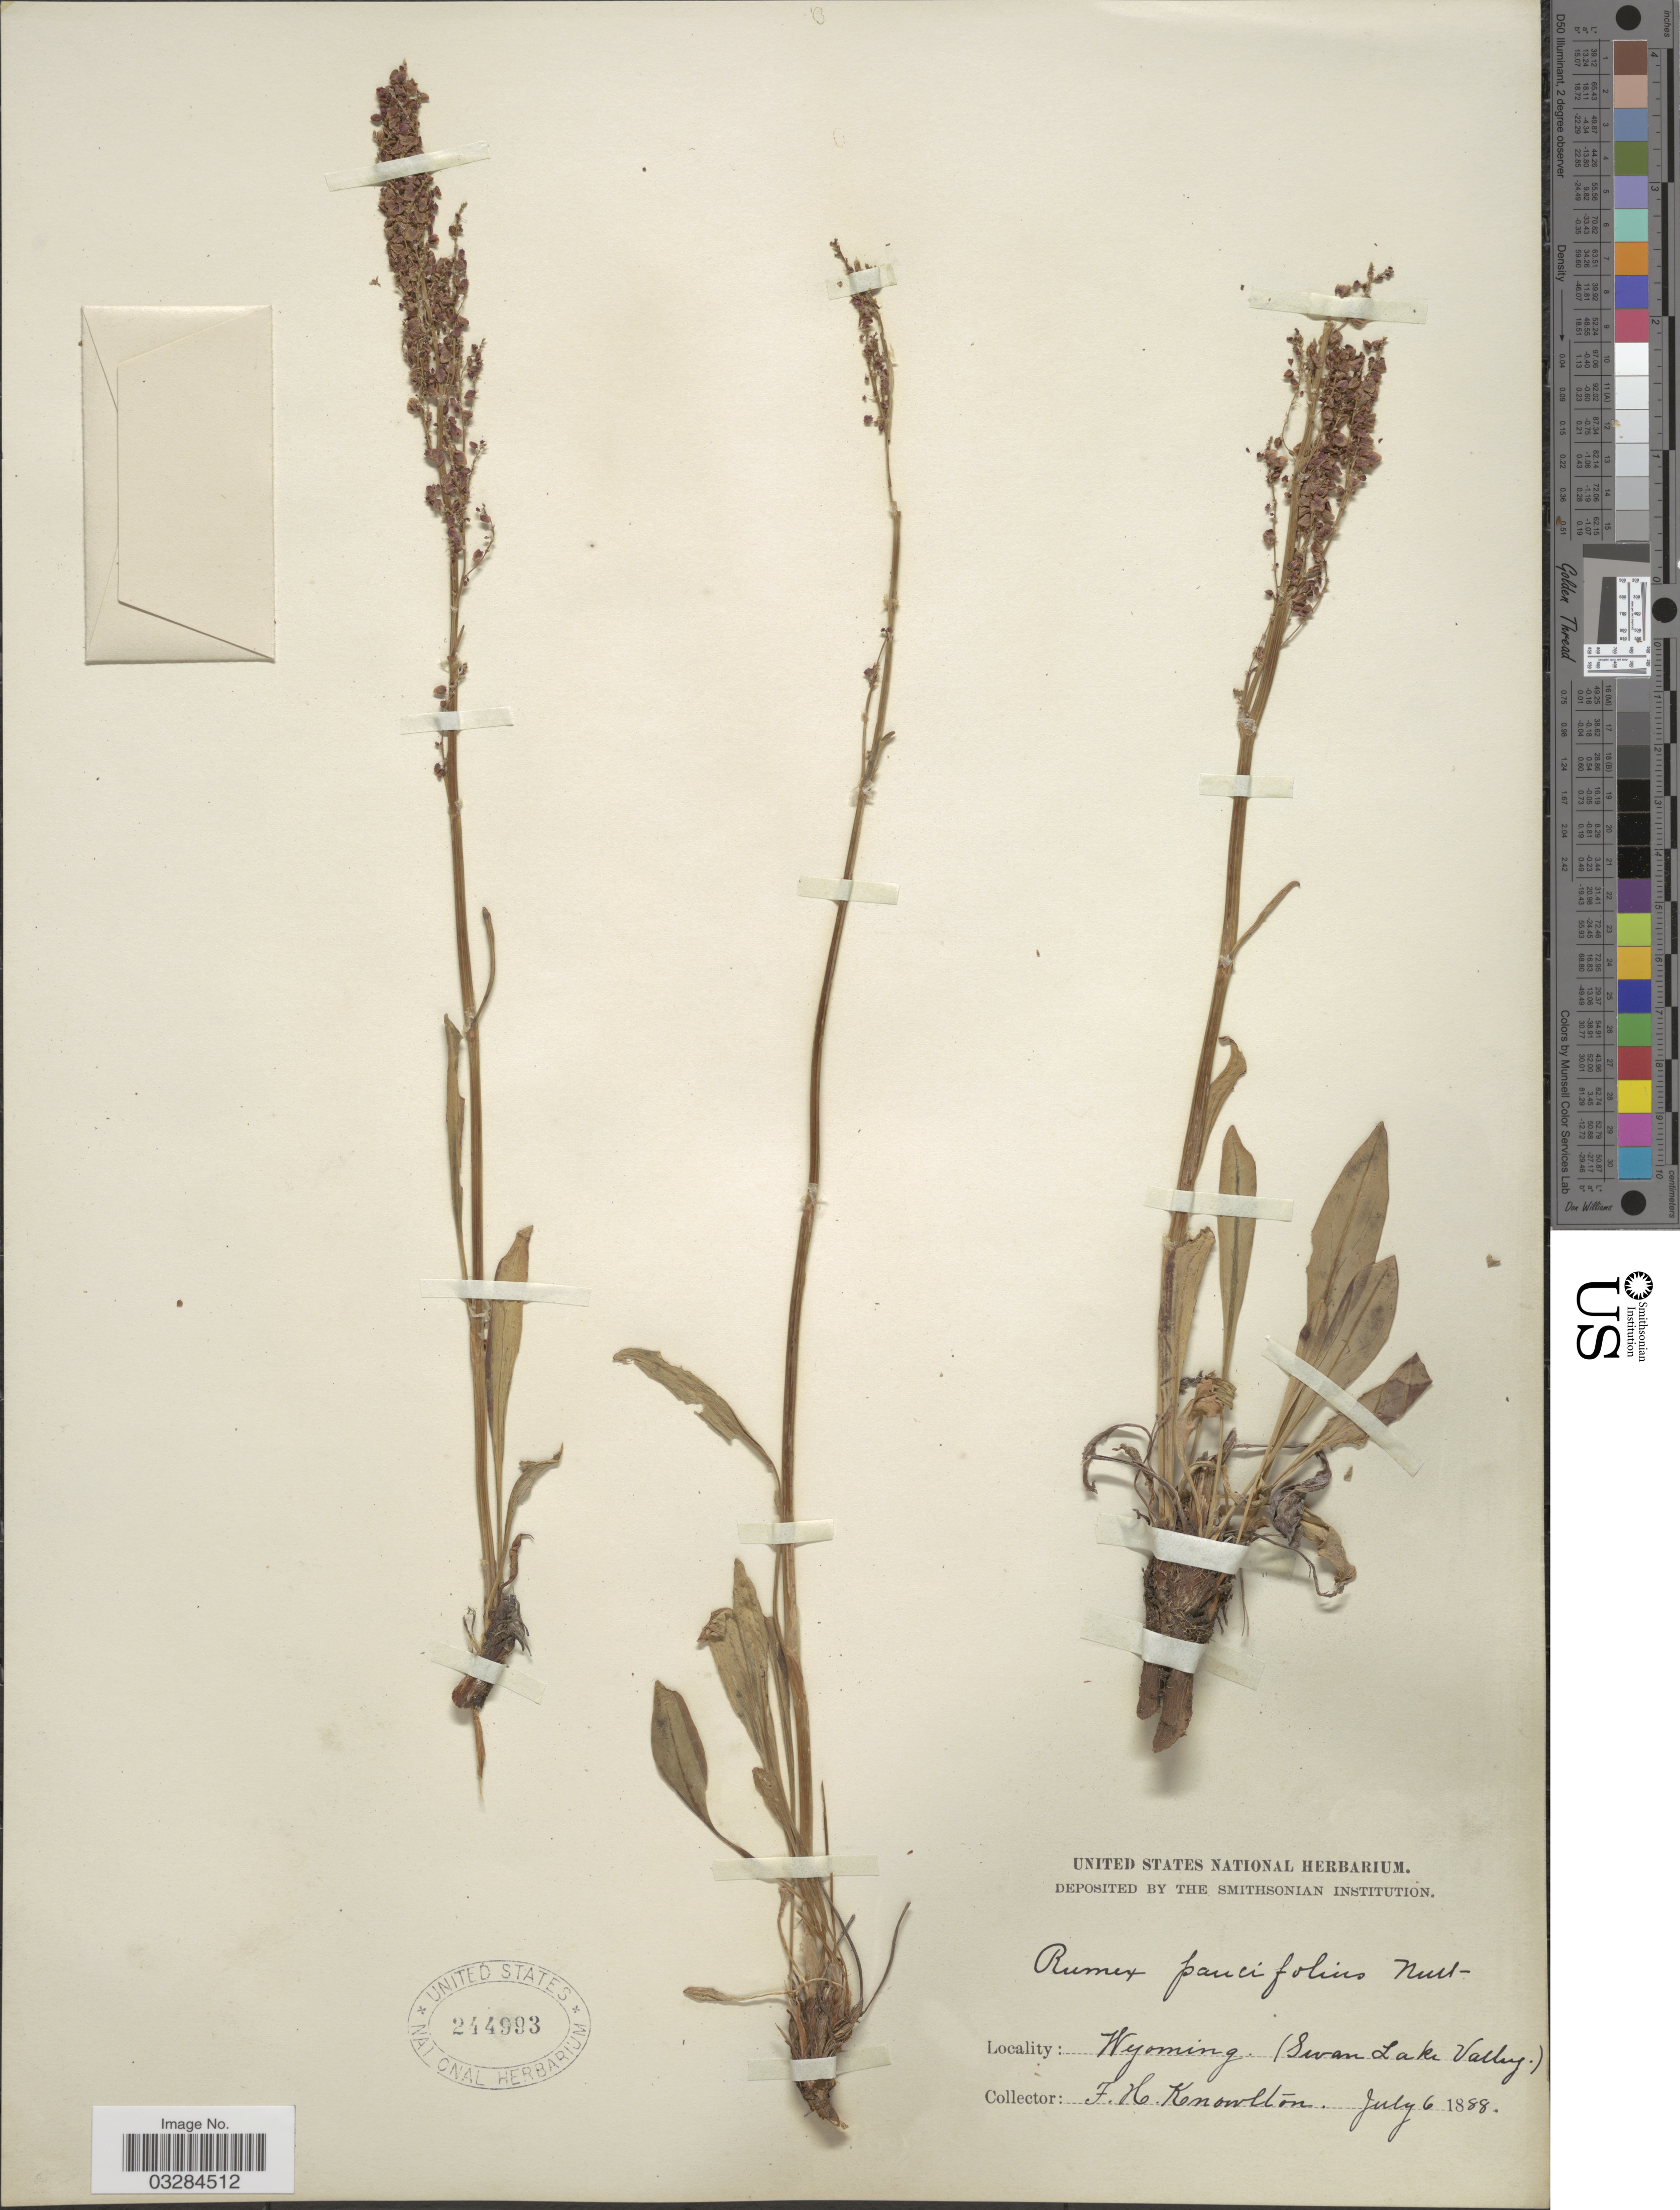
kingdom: Plantae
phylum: Tracheophyta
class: Magnoliopsida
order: Caryophyllales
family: Polygonaceae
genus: Rumex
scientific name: Rumex paucifolius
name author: Nutt.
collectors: F. H. Knowlton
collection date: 1888-07-06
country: United States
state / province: Wyoming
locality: (Swan Lake Valley).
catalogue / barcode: US 244993